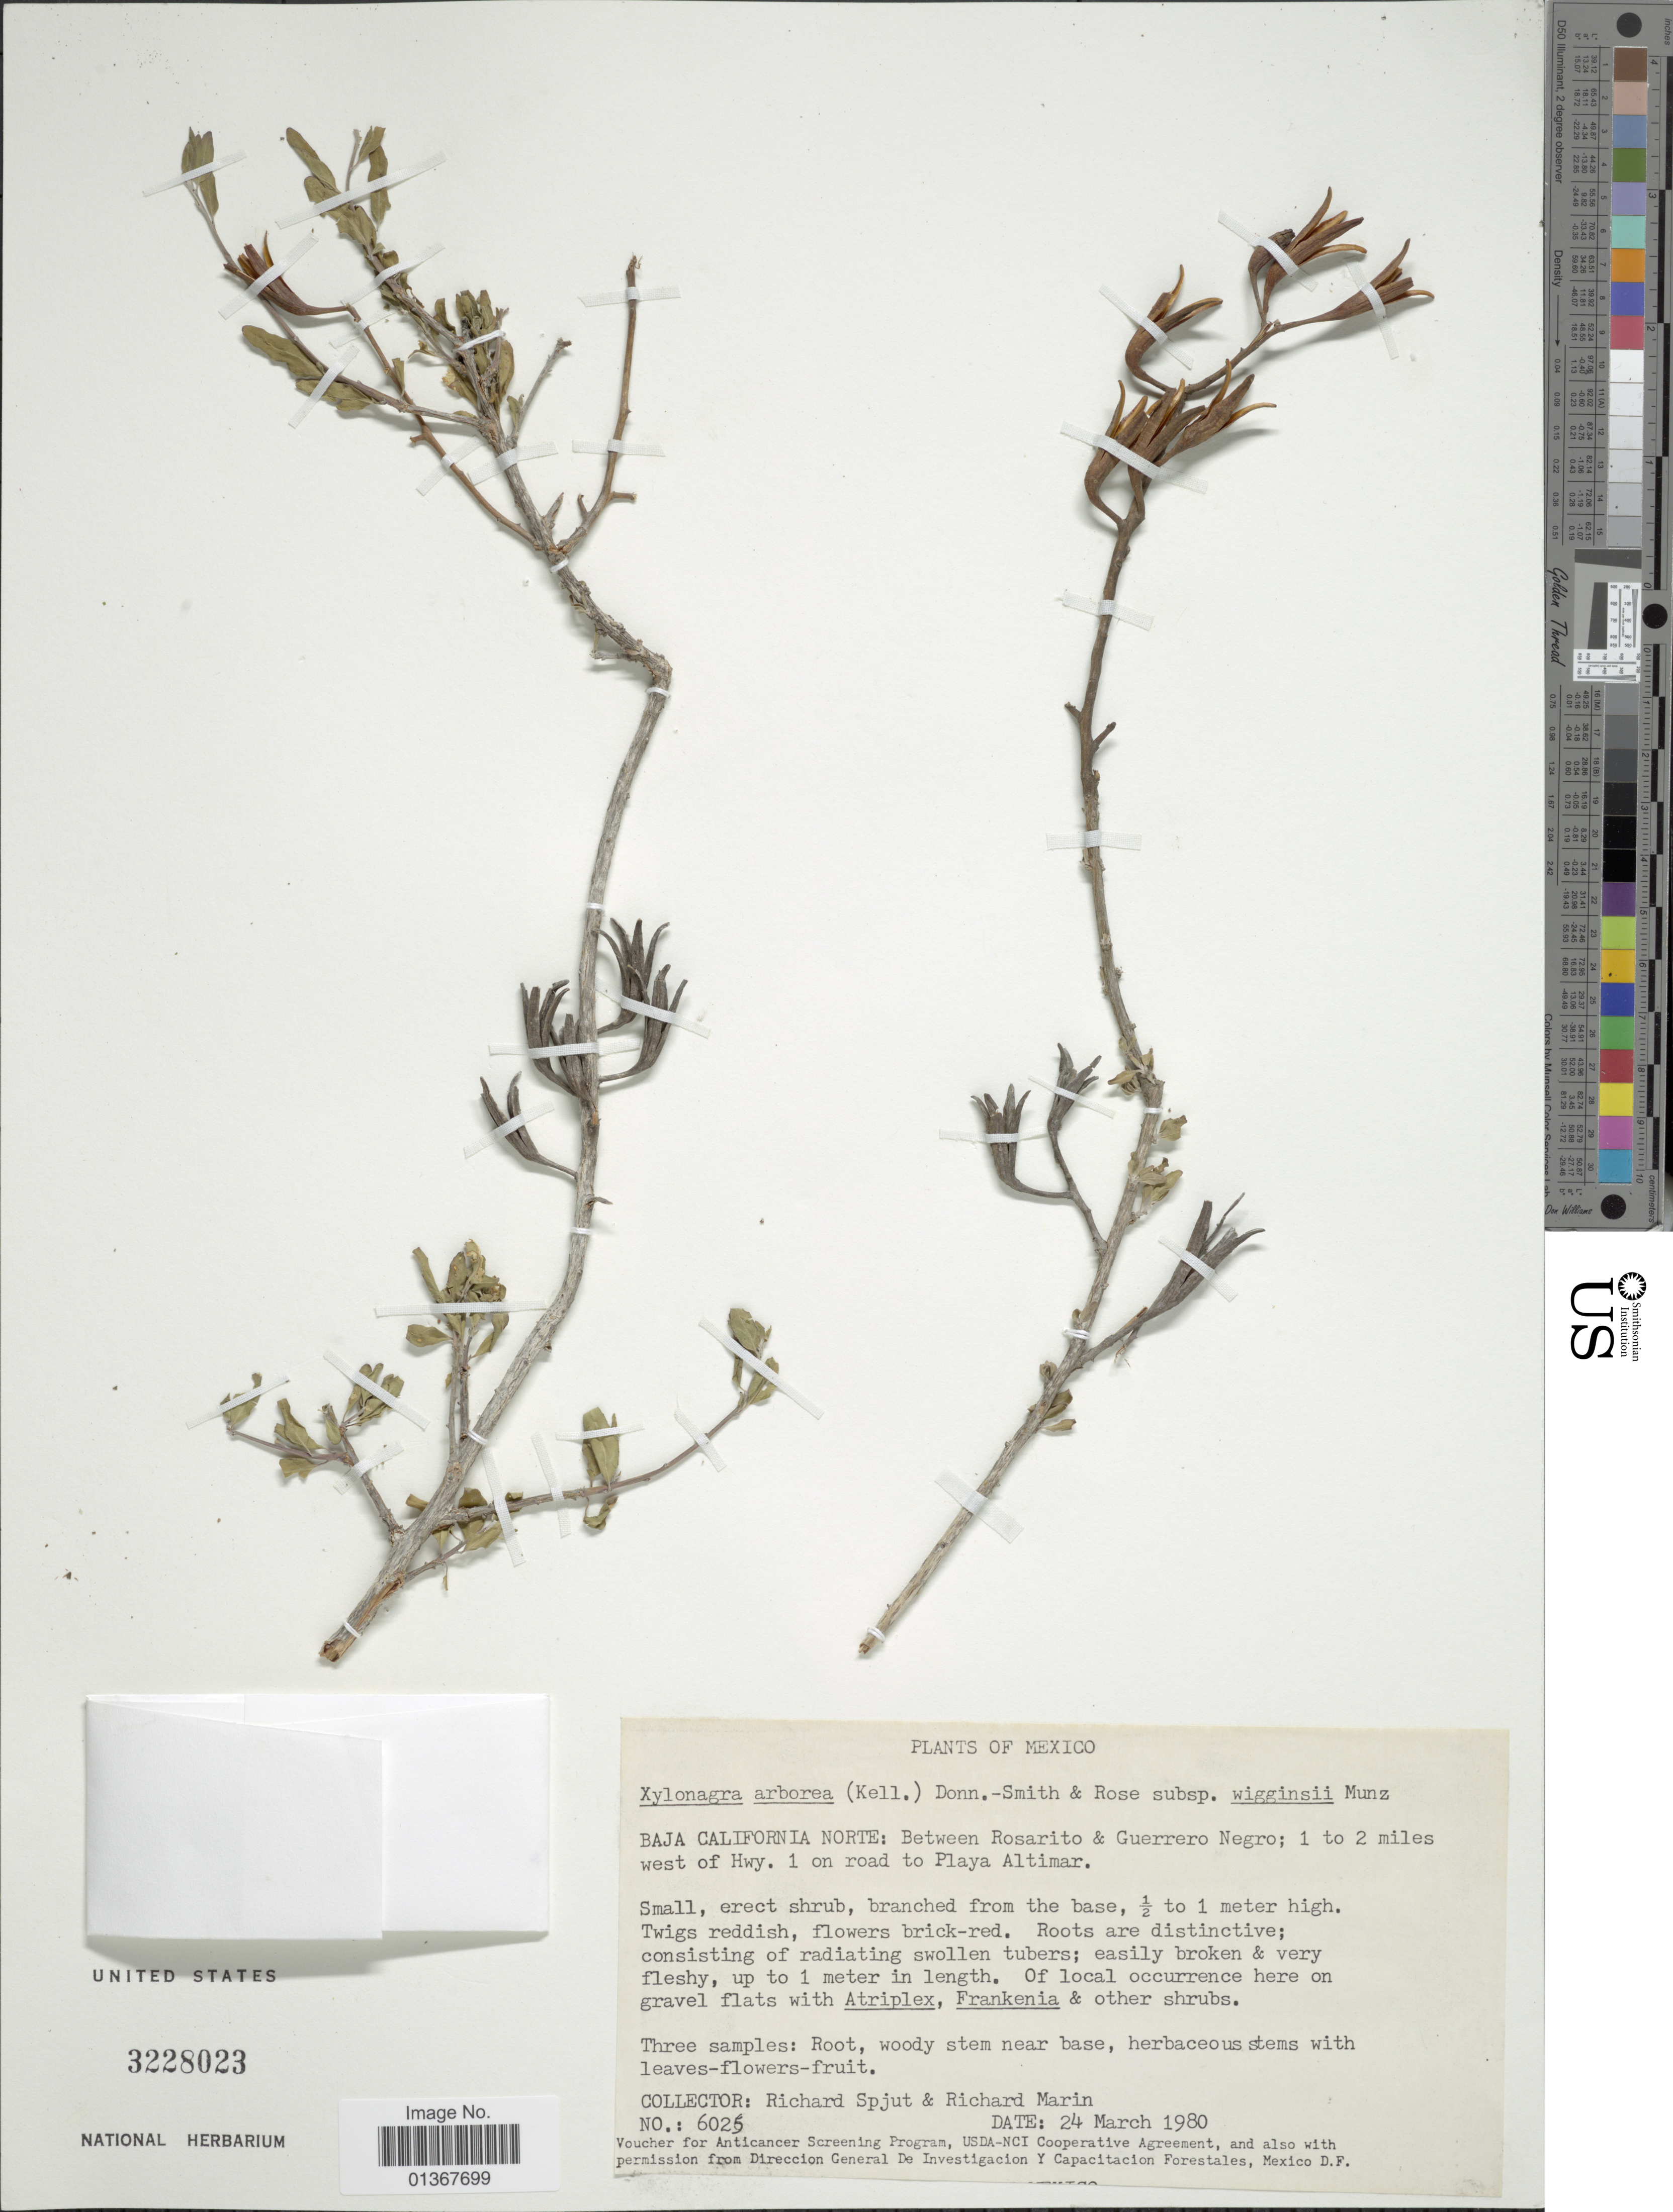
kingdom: Plantae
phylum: Tracheophyta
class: Magnoliopsida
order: Myrtales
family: Onagraceae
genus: Xylonagra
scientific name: Xylonagra arborea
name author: (Kellogg) Donn. Sm. & Rose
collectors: R. Spjut & R. Marin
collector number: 6025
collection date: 1980-03-24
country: Mexico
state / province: Baja California Norte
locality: Baja California Norte: Between Rosarito & Guerrero Negro; 1 to 2 miles west of Hwy. 1 on road to Playa Altimar.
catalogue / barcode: US 3228023